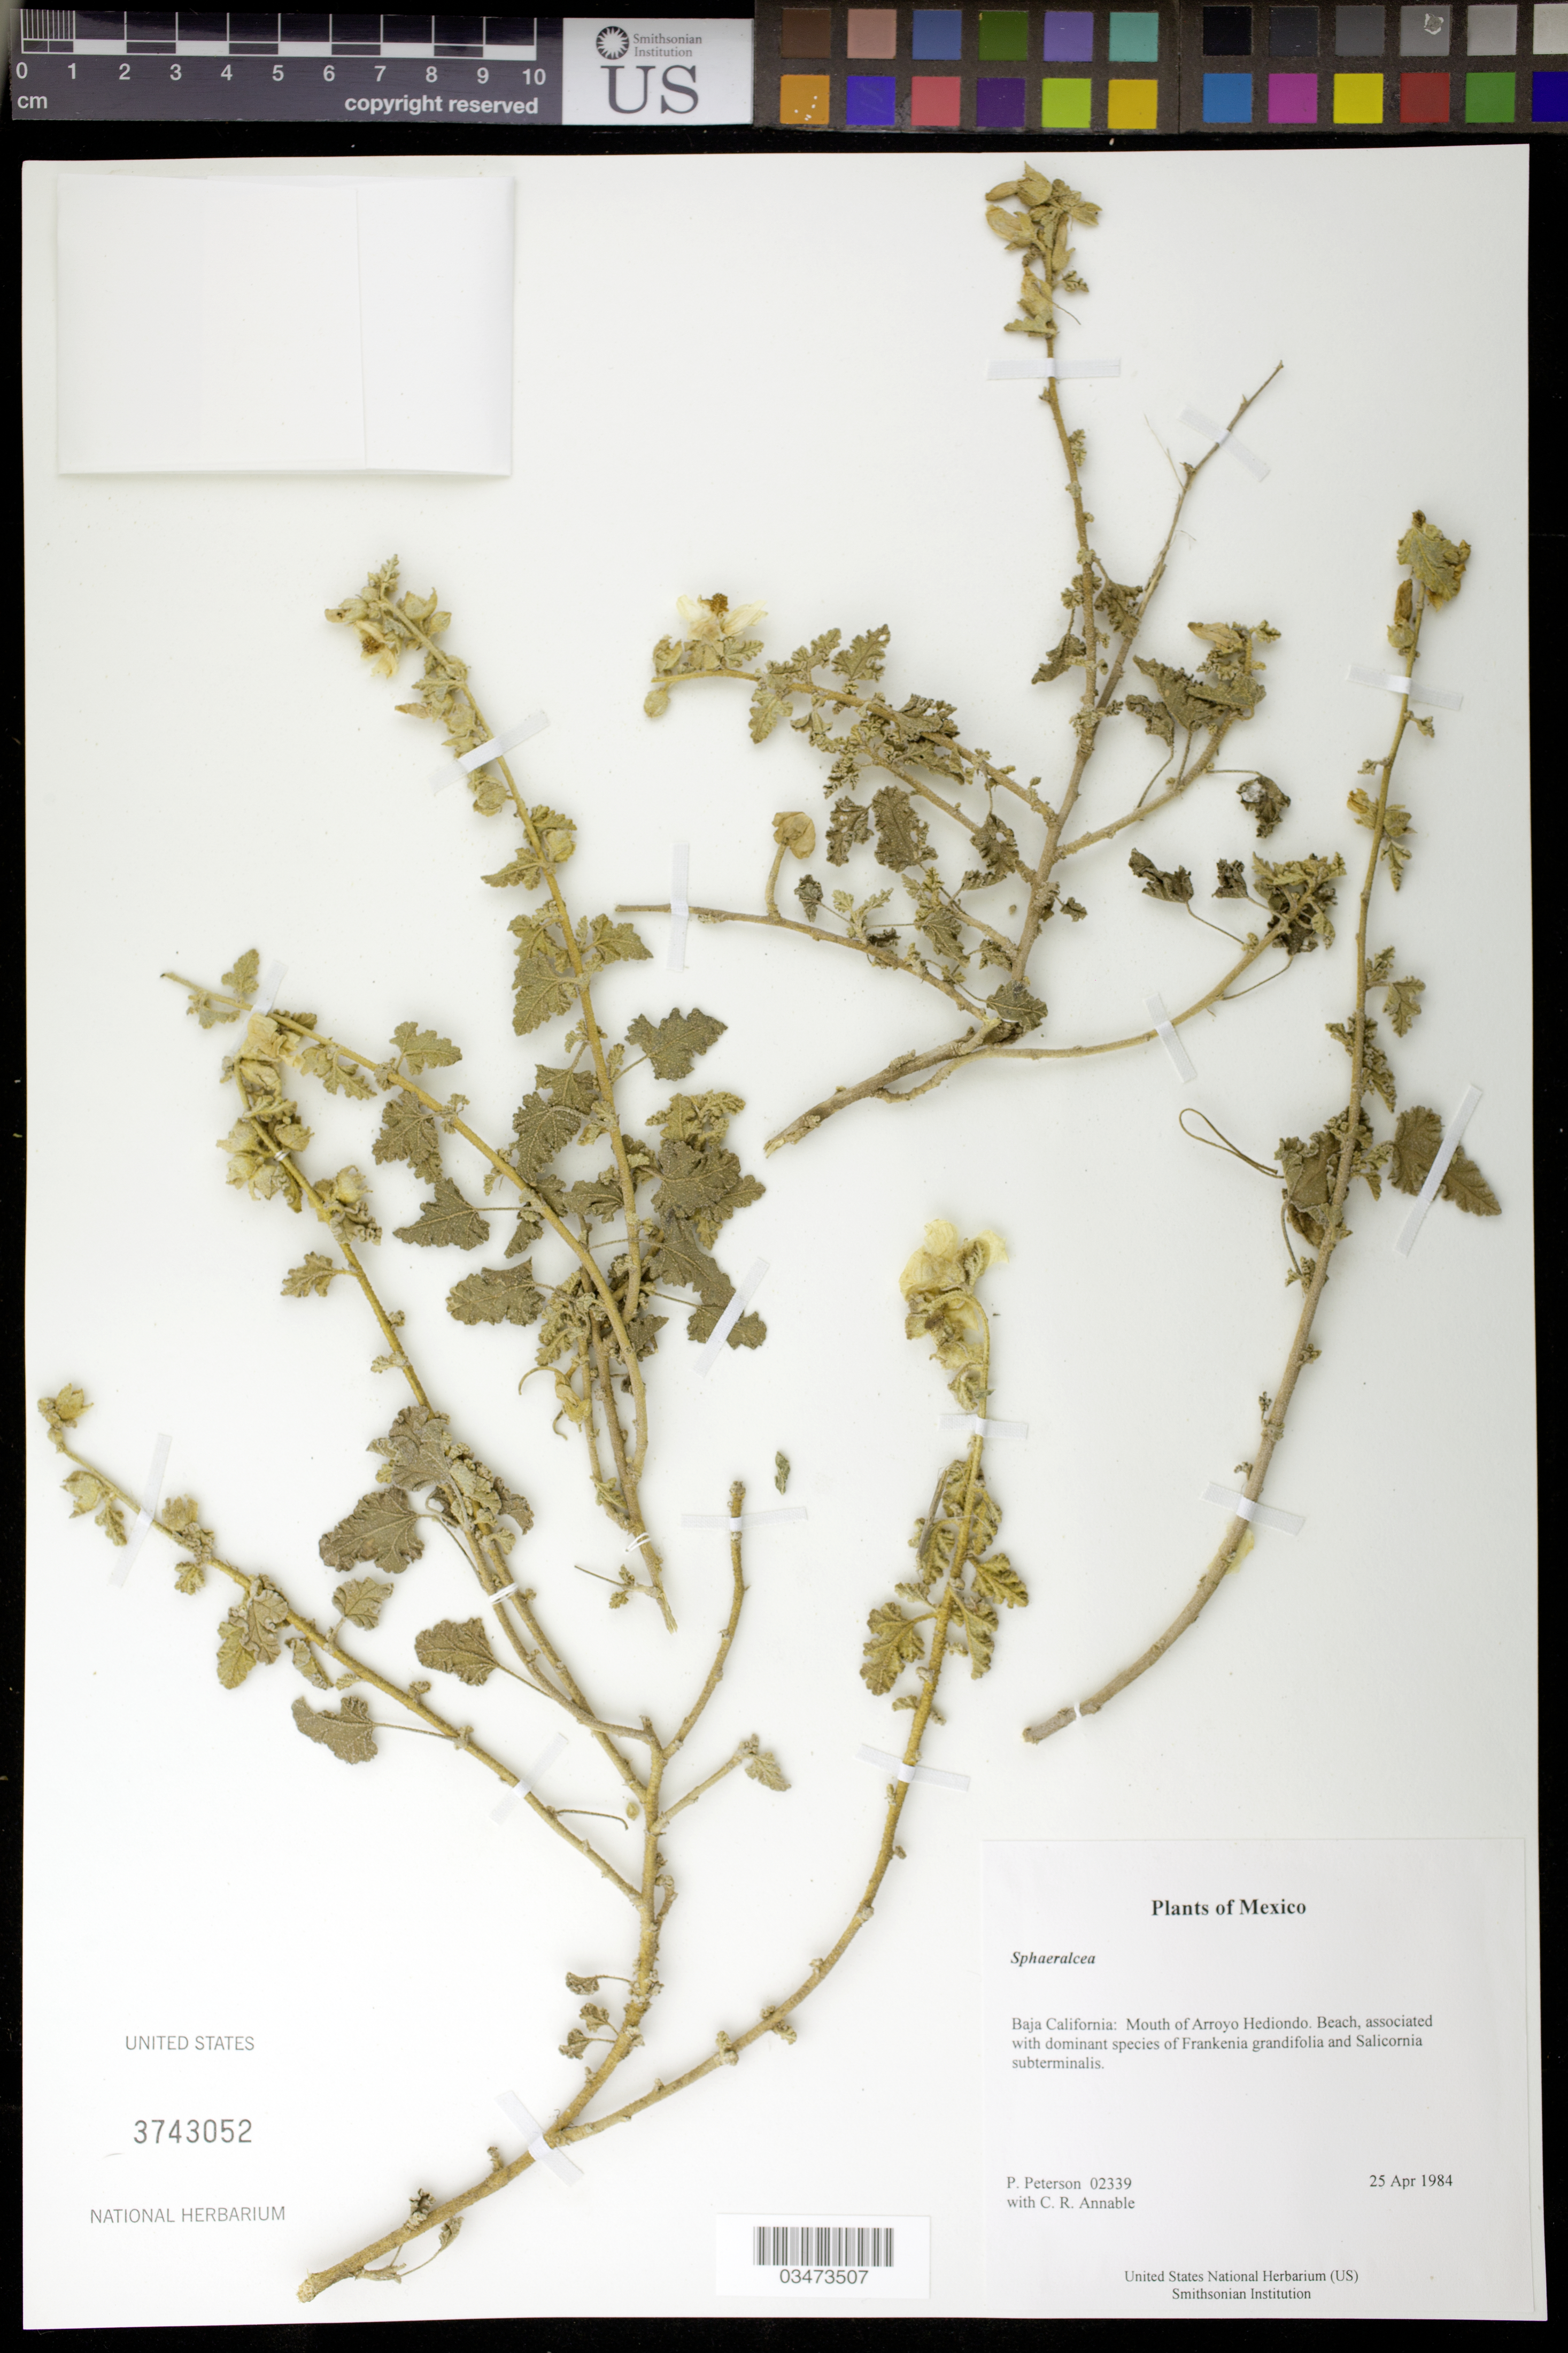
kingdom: Plantae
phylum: Tracheophyta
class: Magnoliopsida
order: Malvales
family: Malvaceae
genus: Sphaeralcea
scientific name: Sphaeralcea sp.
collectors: P. M. Peterson & C. R. Annable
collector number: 02339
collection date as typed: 25 Apr 1984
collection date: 1984-04-25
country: Mexico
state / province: Baja California Norte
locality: Mouth of Arroyo Hediondo.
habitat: Beach, associated with dominant species of Frankenia grandifolia and Salicornia subterminalis.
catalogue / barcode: US 3743052